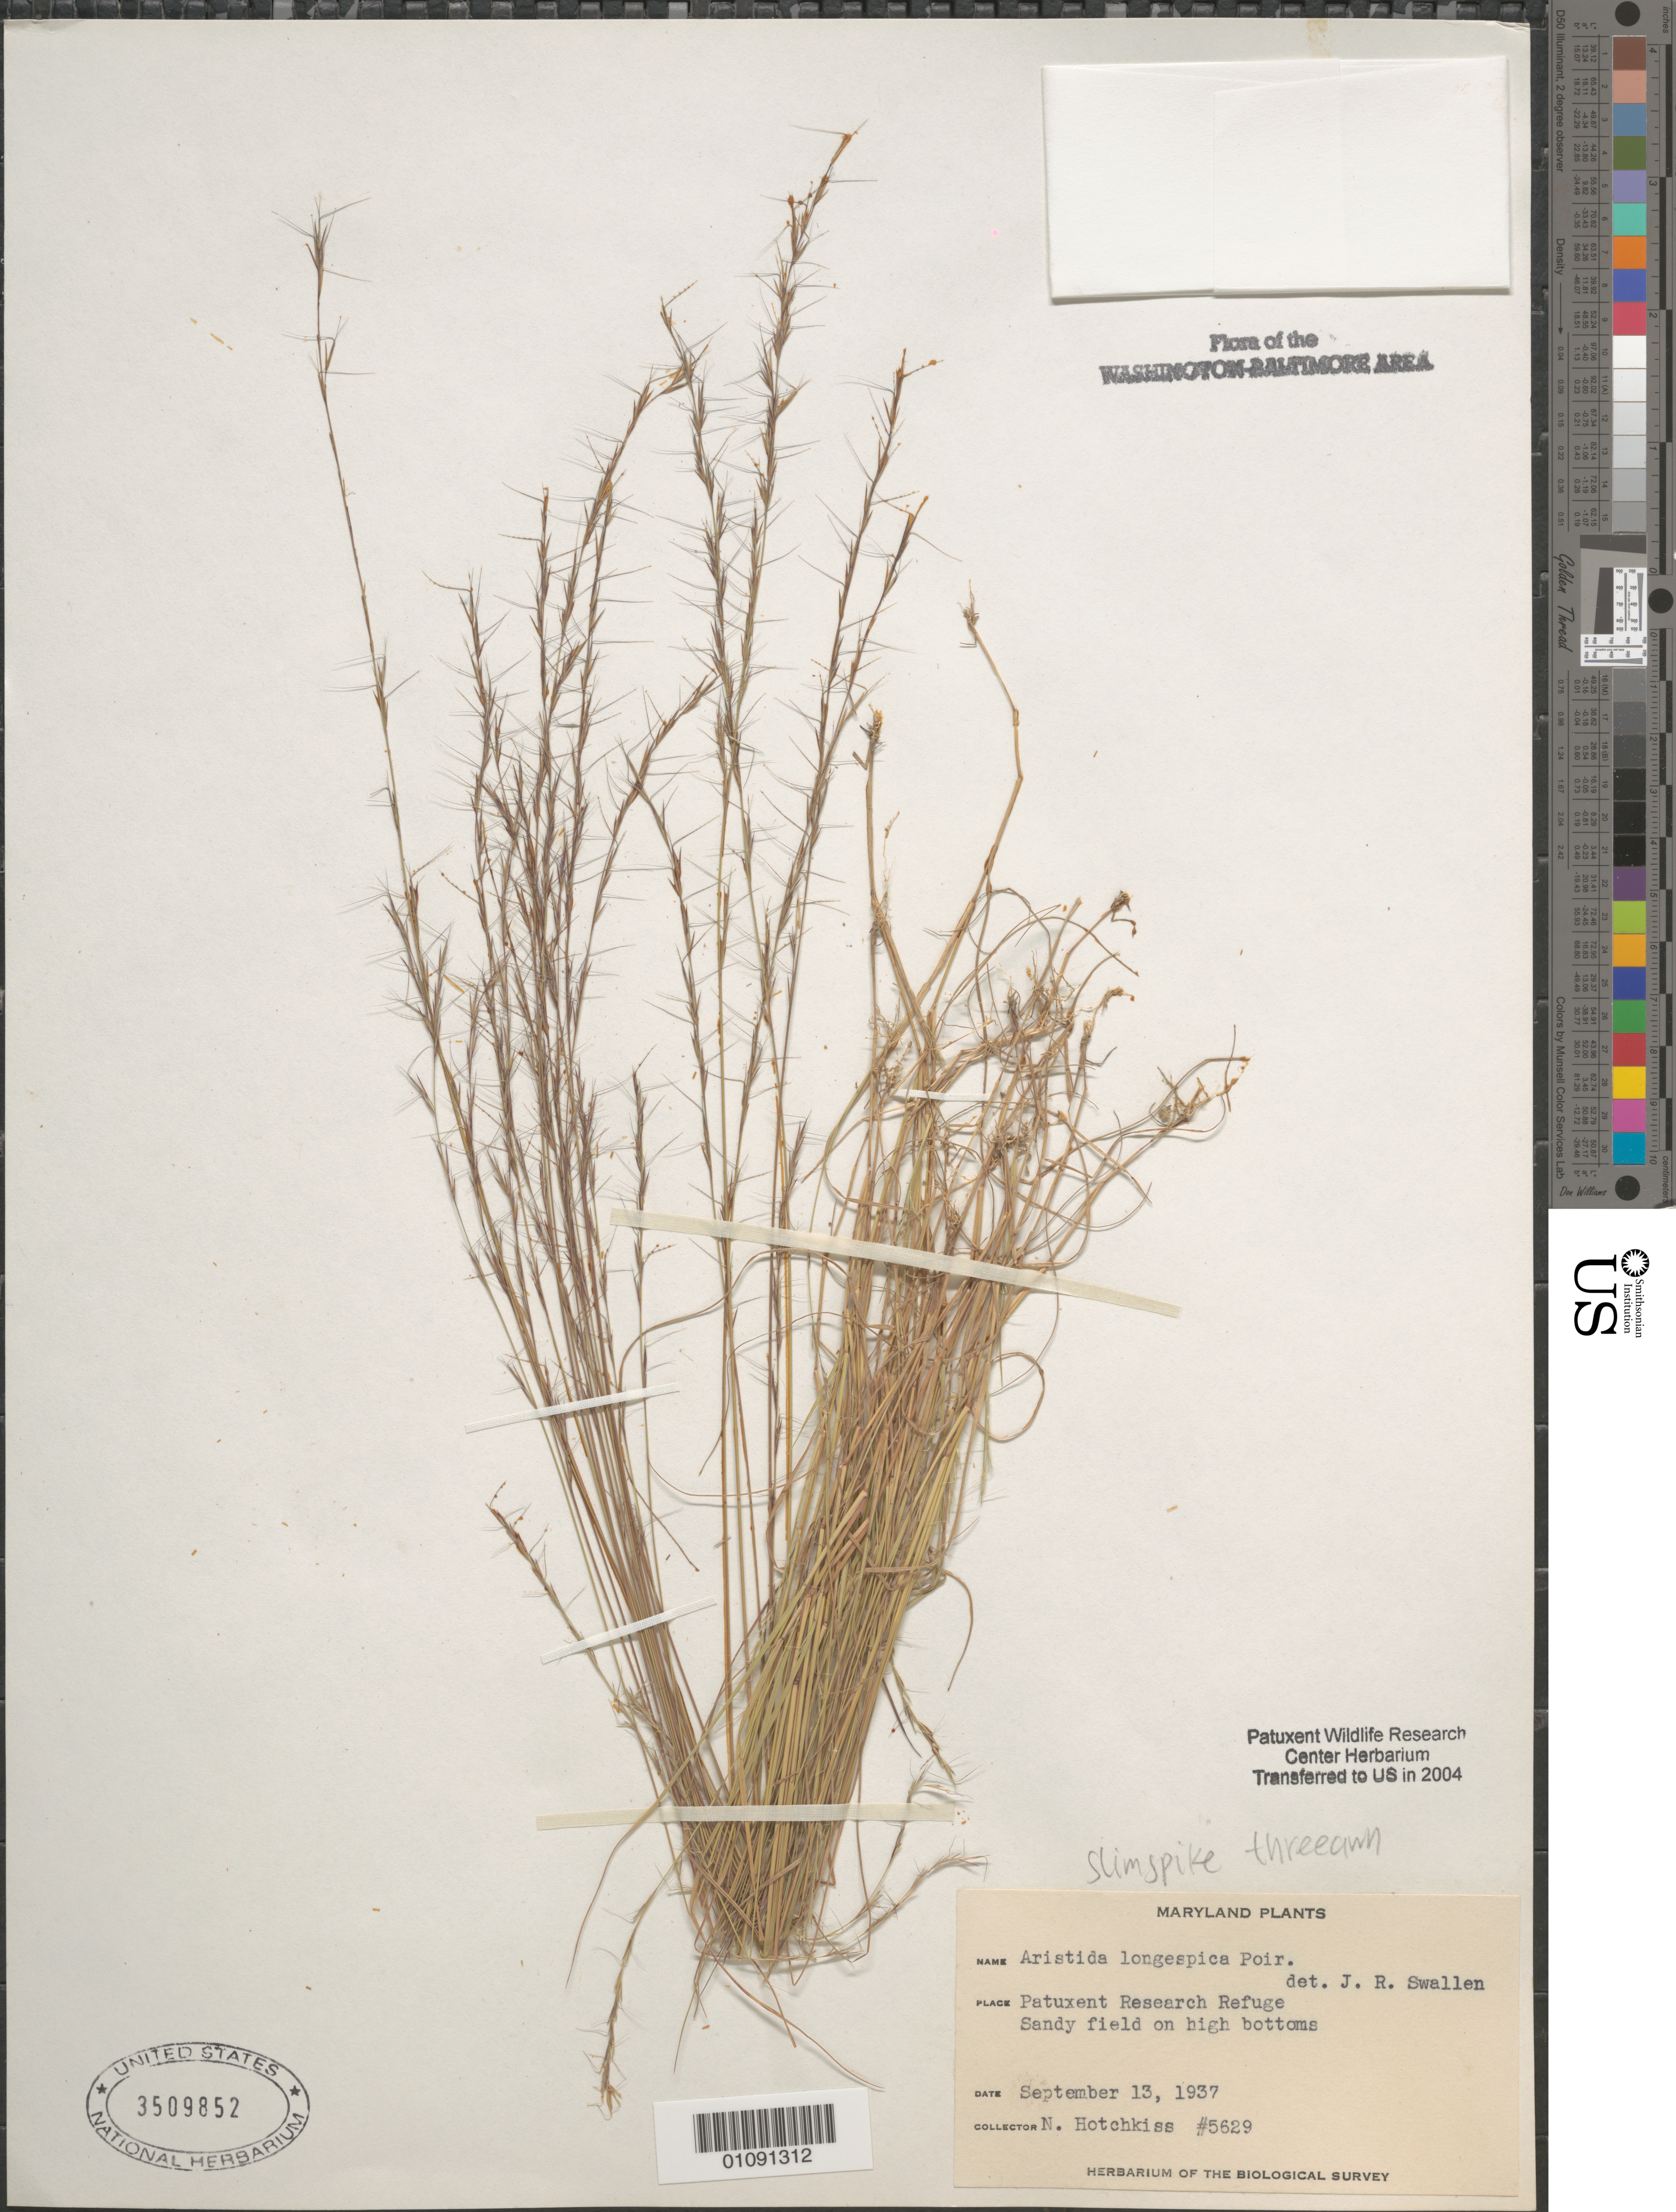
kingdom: Plantae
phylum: Tracheophyta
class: Liliopsida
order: Poales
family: Poaceae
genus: Aristida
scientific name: Aristida longespica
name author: Poir.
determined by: Swallen, Jason R.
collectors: N. Hotchkiss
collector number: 5629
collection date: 1937-09-13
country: United States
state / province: Maryland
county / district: Prince George's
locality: Patuxent Wildlife Refuge.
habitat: Sandy field on high bottoms.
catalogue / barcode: US 3509852